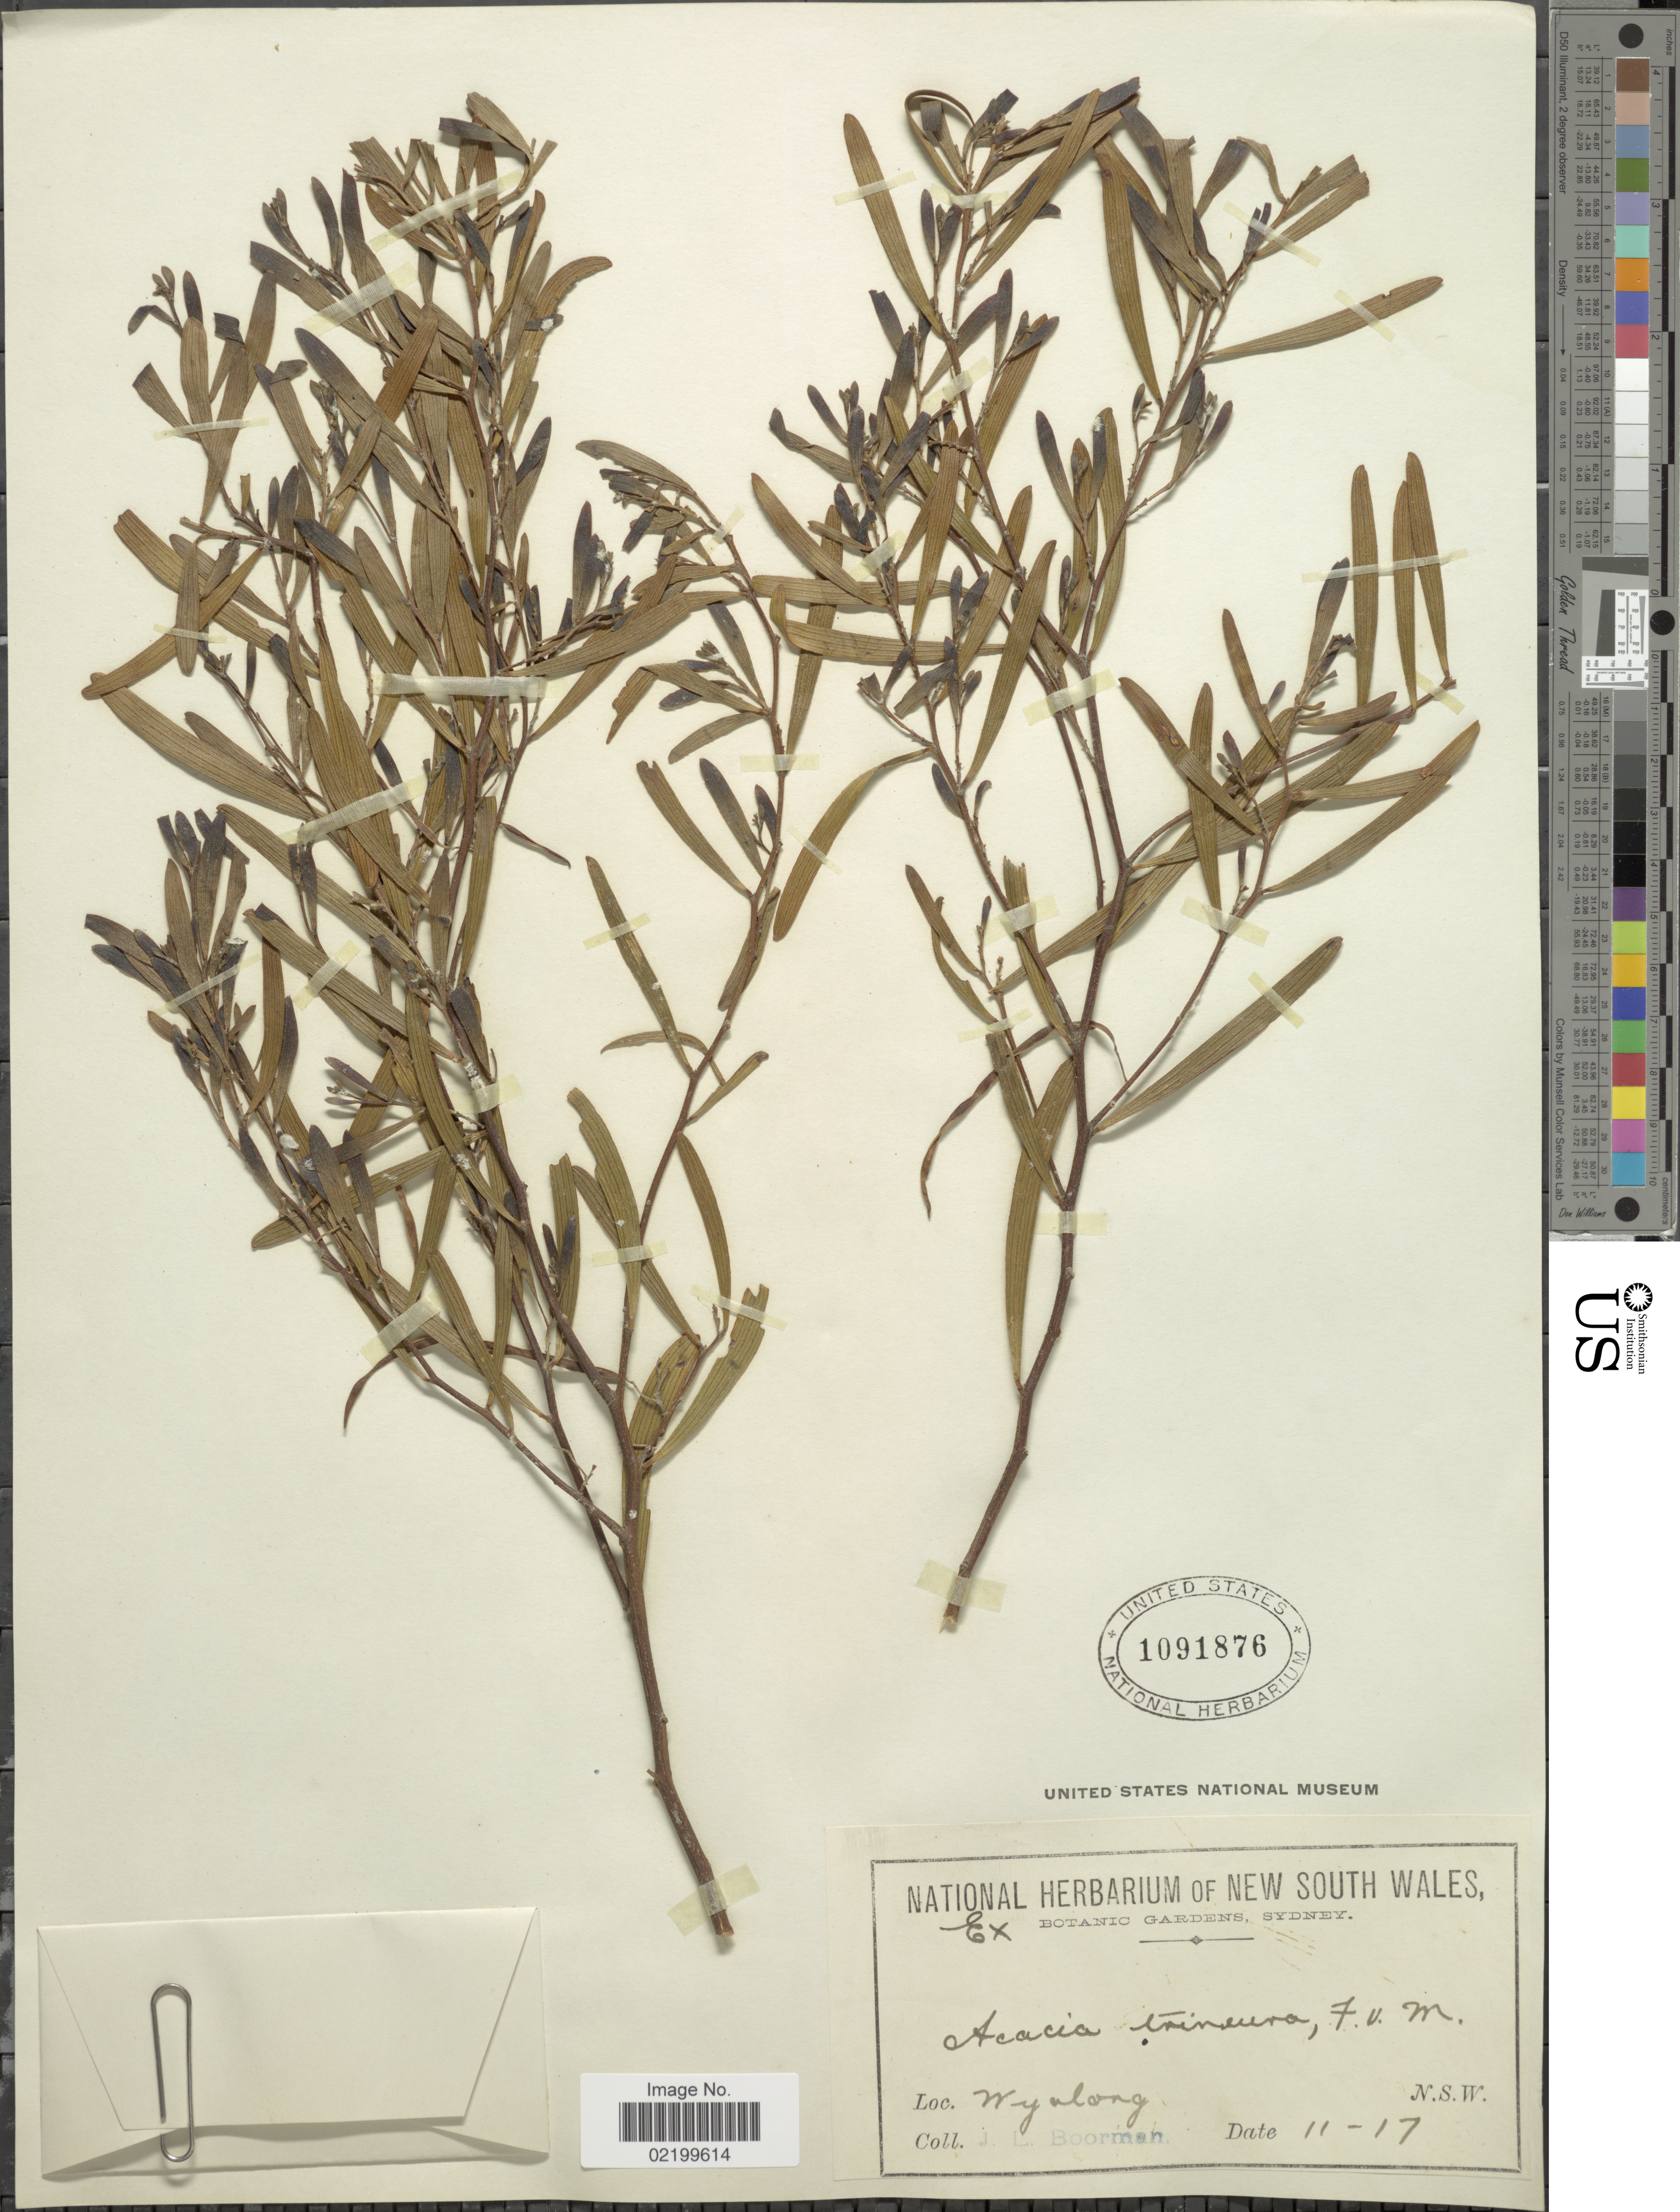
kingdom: Plantae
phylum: Tracheophyta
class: Magnoliopsida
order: Fabales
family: Fabaceae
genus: Acacia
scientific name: Acacia trineura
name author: F. Muell.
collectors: J. Boorman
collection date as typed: Transcribed d/m/y: /11/17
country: Australia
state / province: New South Wales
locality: Wyalong. N.S.W.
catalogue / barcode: US 1091876